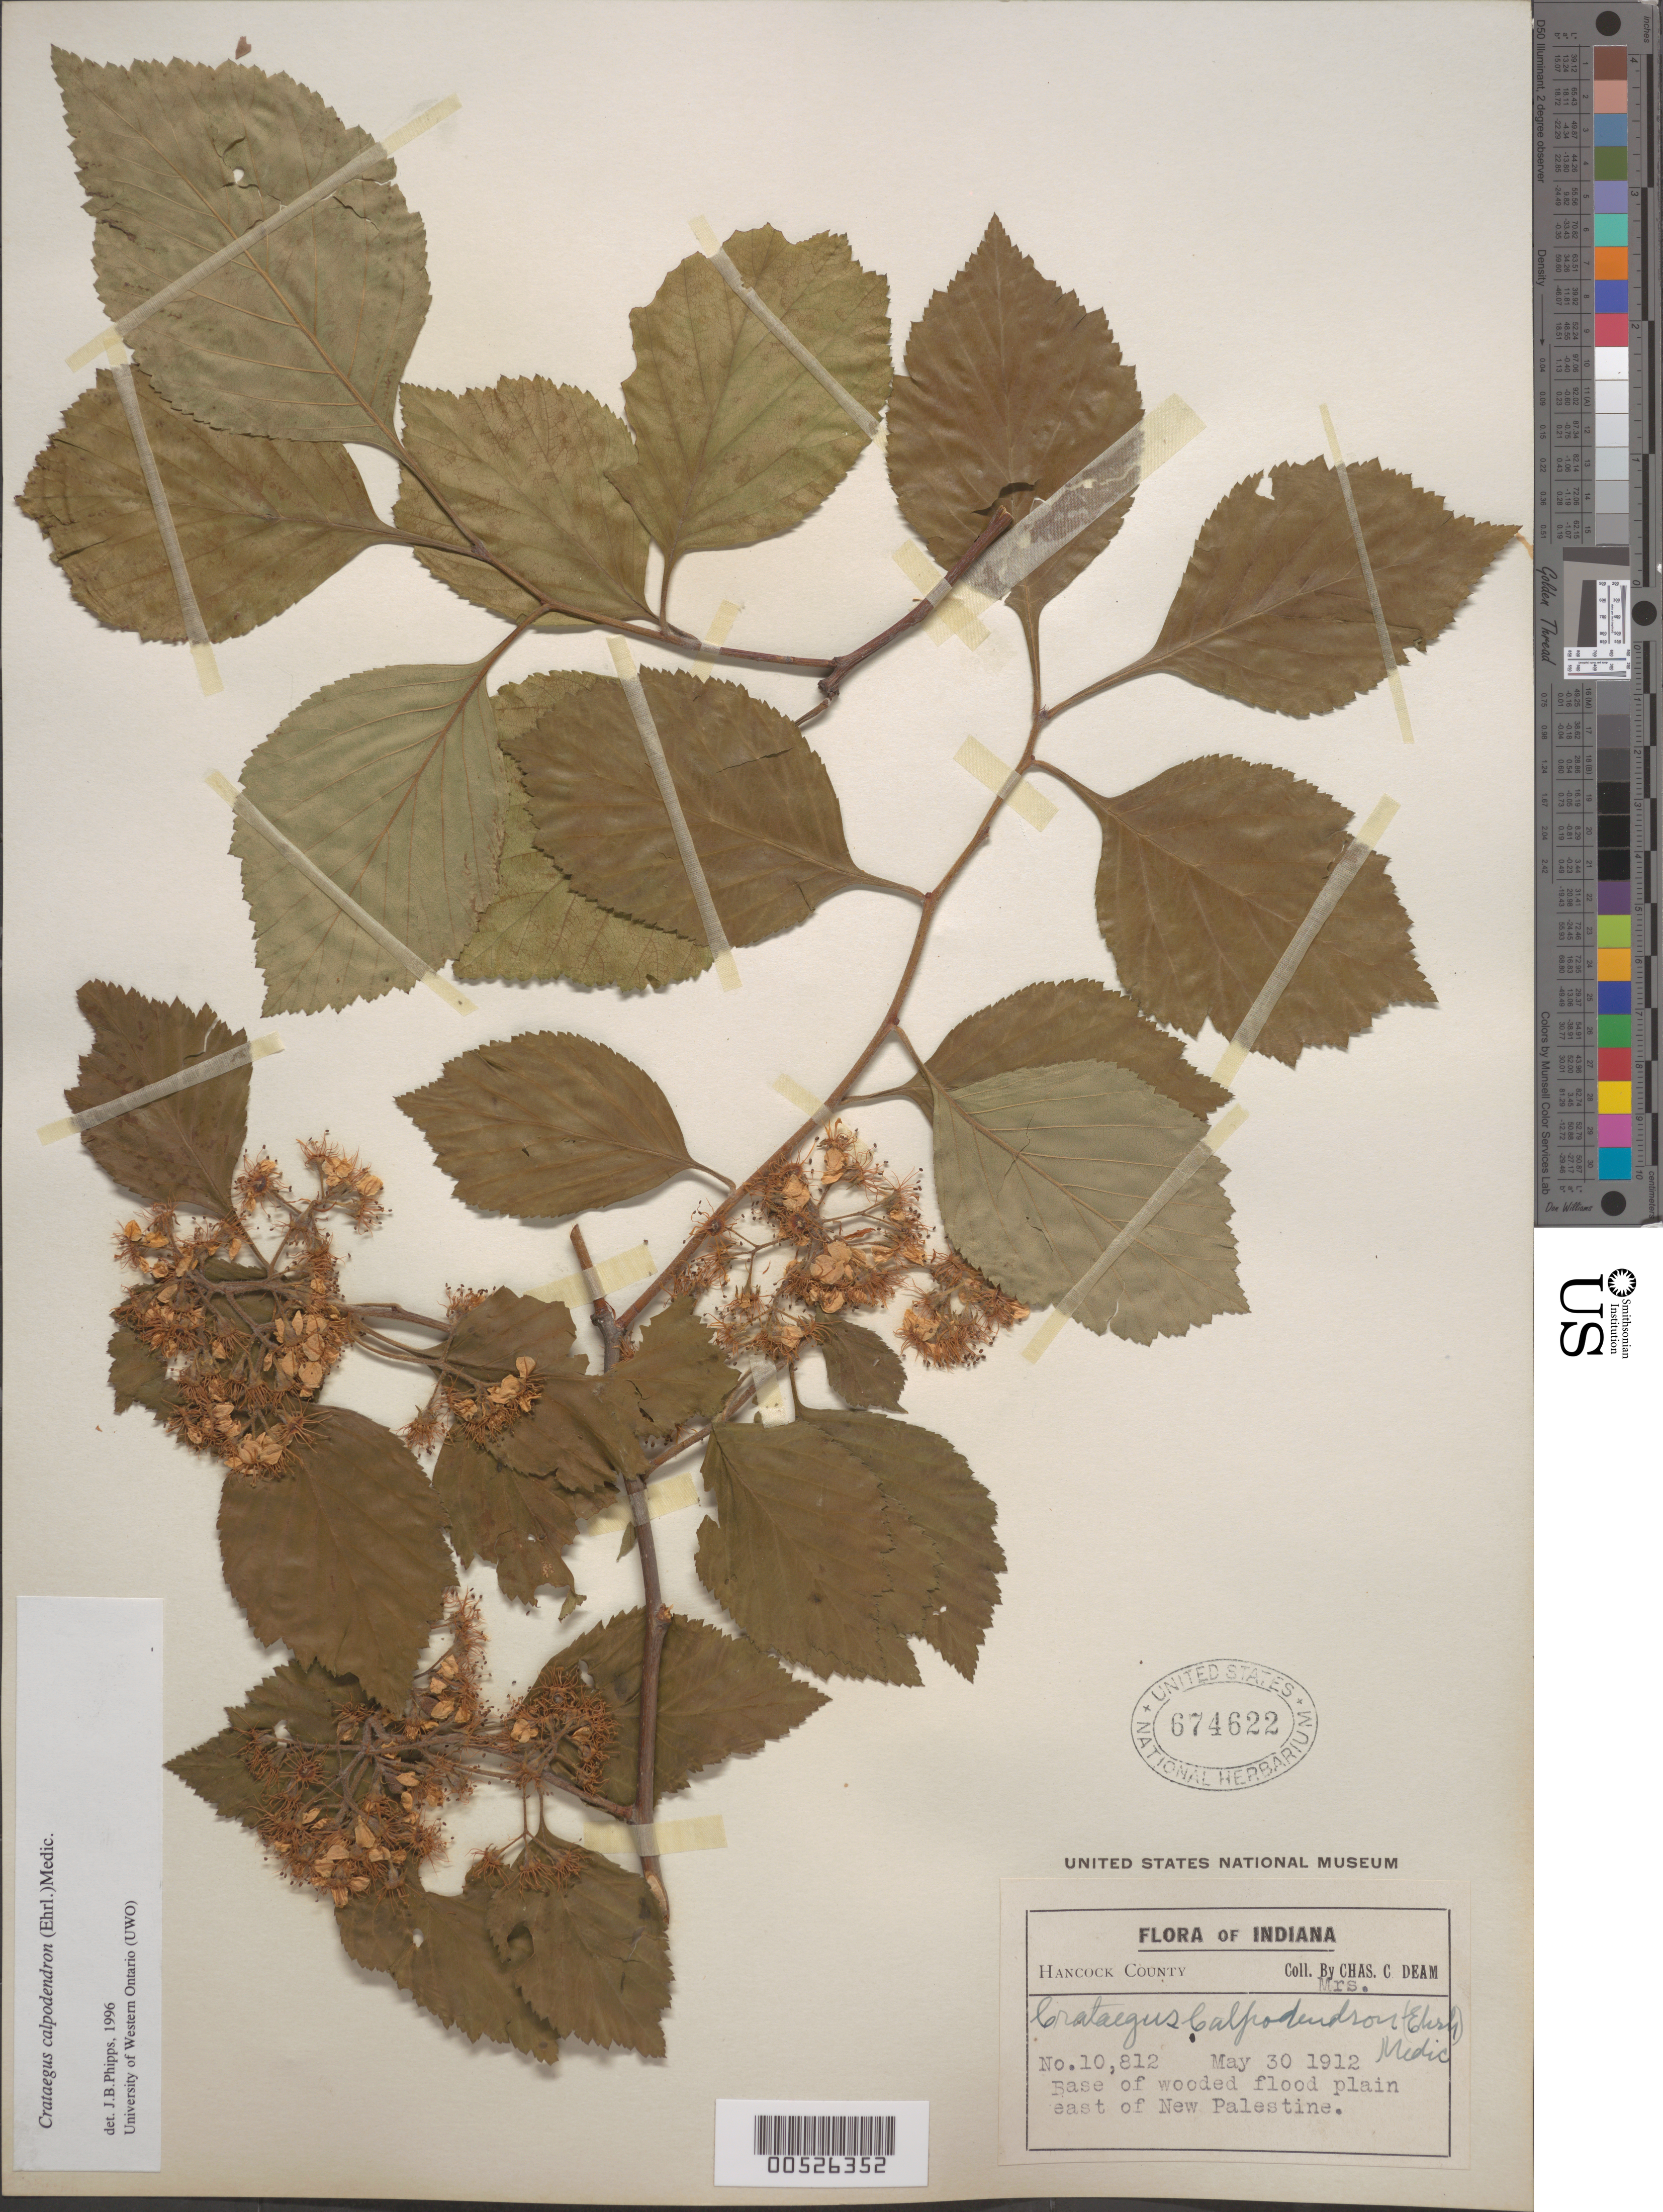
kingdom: Plantae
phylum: Tracheophyta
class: Magnoliopsida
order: Rosales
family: Rosaceae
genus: Crataegus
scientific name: Crataegus calpodendron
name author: (Ehrh.) Medik.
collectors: C. C. Deam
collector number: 10812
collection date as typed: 30 May 1912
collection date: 1912-05-30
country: United States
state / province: Indiana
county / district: Hancock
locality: E of New Palestine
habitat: BAse of wooded flood plain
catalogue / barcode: US 674622